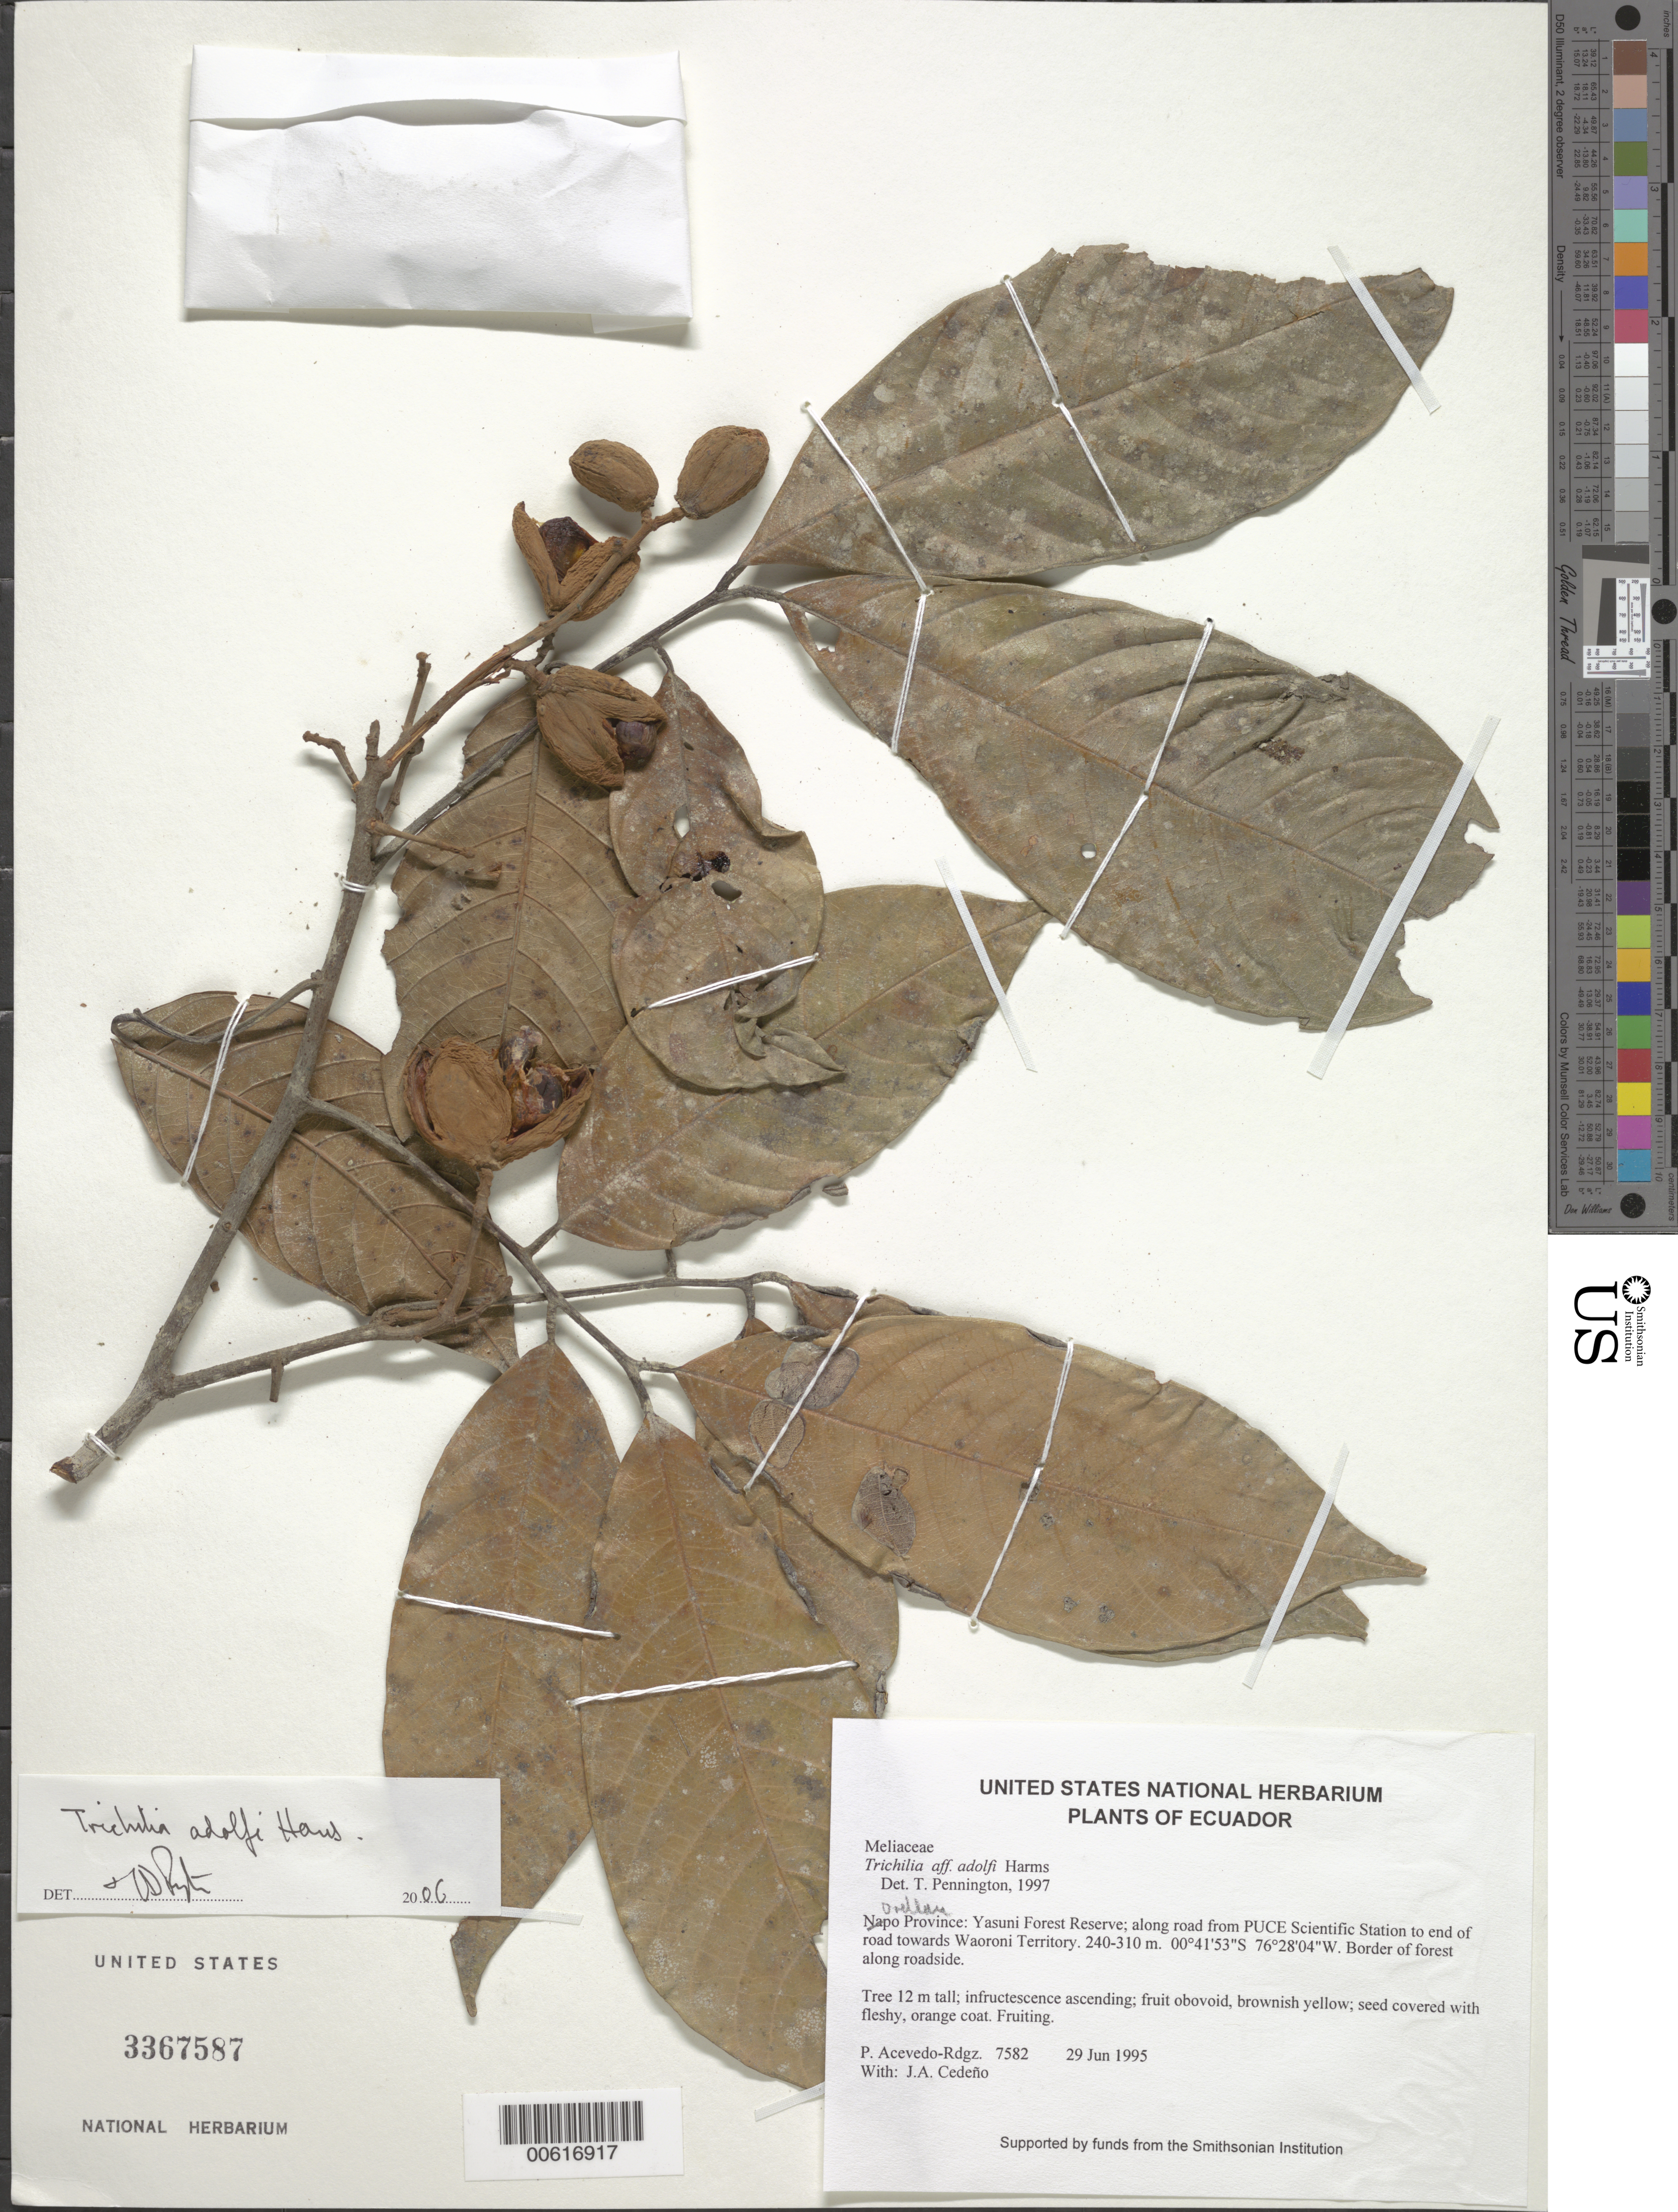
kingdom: Plantae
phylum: Tracheophyta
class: Magnoliopsida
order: Sapindales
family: Meliaceae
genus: Trichilia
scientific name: Trichilia adolfi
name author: Harms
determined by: Pennington, T. D., (K)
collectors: P. Acevedo-Rodr. & J. A. Cedeño M.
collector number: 7582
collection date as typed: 29 Jun 1995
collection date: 1995-06-29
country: Ecuador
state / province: Napo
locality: Napo Province: Yasuni Forest Reserve; along road from PUCE Scientific Station to end of road towards Waoroni Territory.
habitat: Border of forest along roadside.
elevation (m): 240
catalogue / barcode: US 3367587